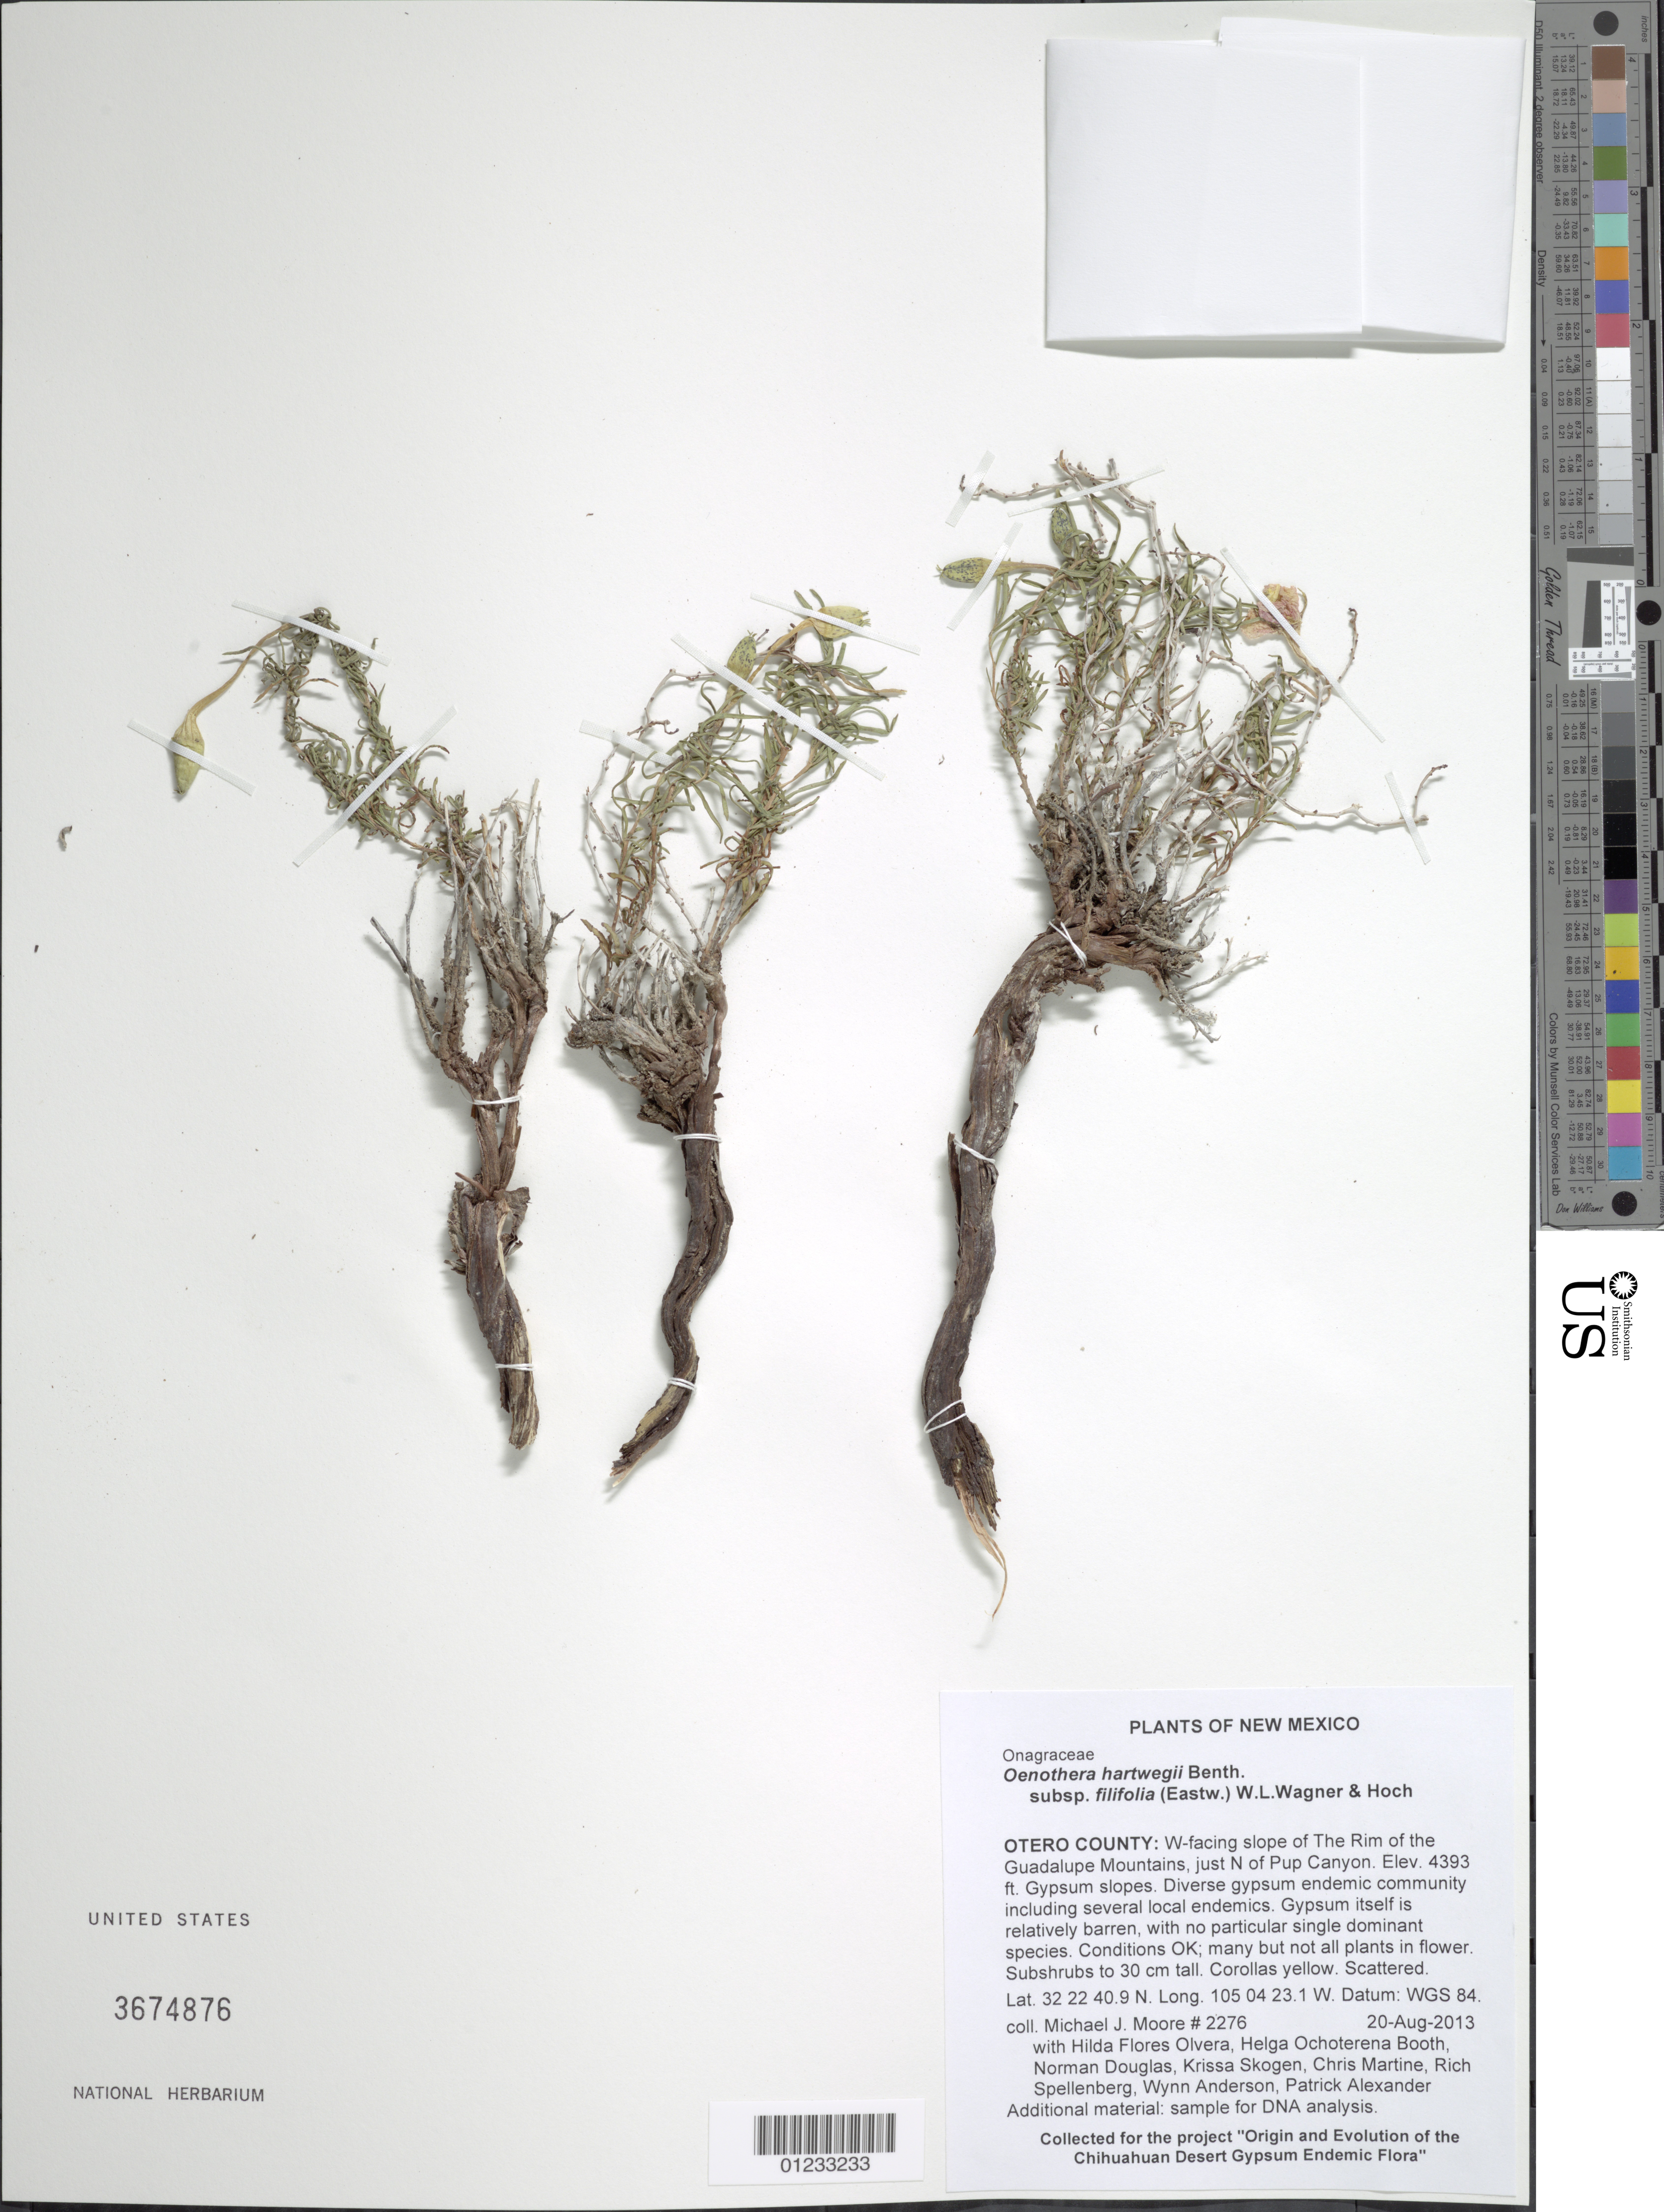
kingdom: Plantae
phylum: Tracheophyta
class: Magnoliopsida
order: Myrtales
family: Onagraceae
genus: Oenothera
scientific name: Oenothera hartwegii subsp. filifolia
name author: (Eastw.) W.L. Wagner & Hoch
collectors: M. J. Moore, H. Flores Olvera, H. Ochoterena-Booth, N. Douglas, K. Skogen, C. Martine, R. Spellenberg, W. Anderson & P. Alexander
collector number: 2276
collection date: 2009-08-19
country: United States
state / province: New Mexico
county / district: Otero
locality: W-facing slope of The Rim of the Guadalupe Mountains, just N of Pup Canyon.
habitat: Gypsum slopes. Diverse gypsum endemic community including several local endemics. Gypsum itself is relatively barren, with no particular single dominant species. Conditions OK; many but not all plants in flower.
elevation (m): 1339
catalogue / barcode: US 3674876